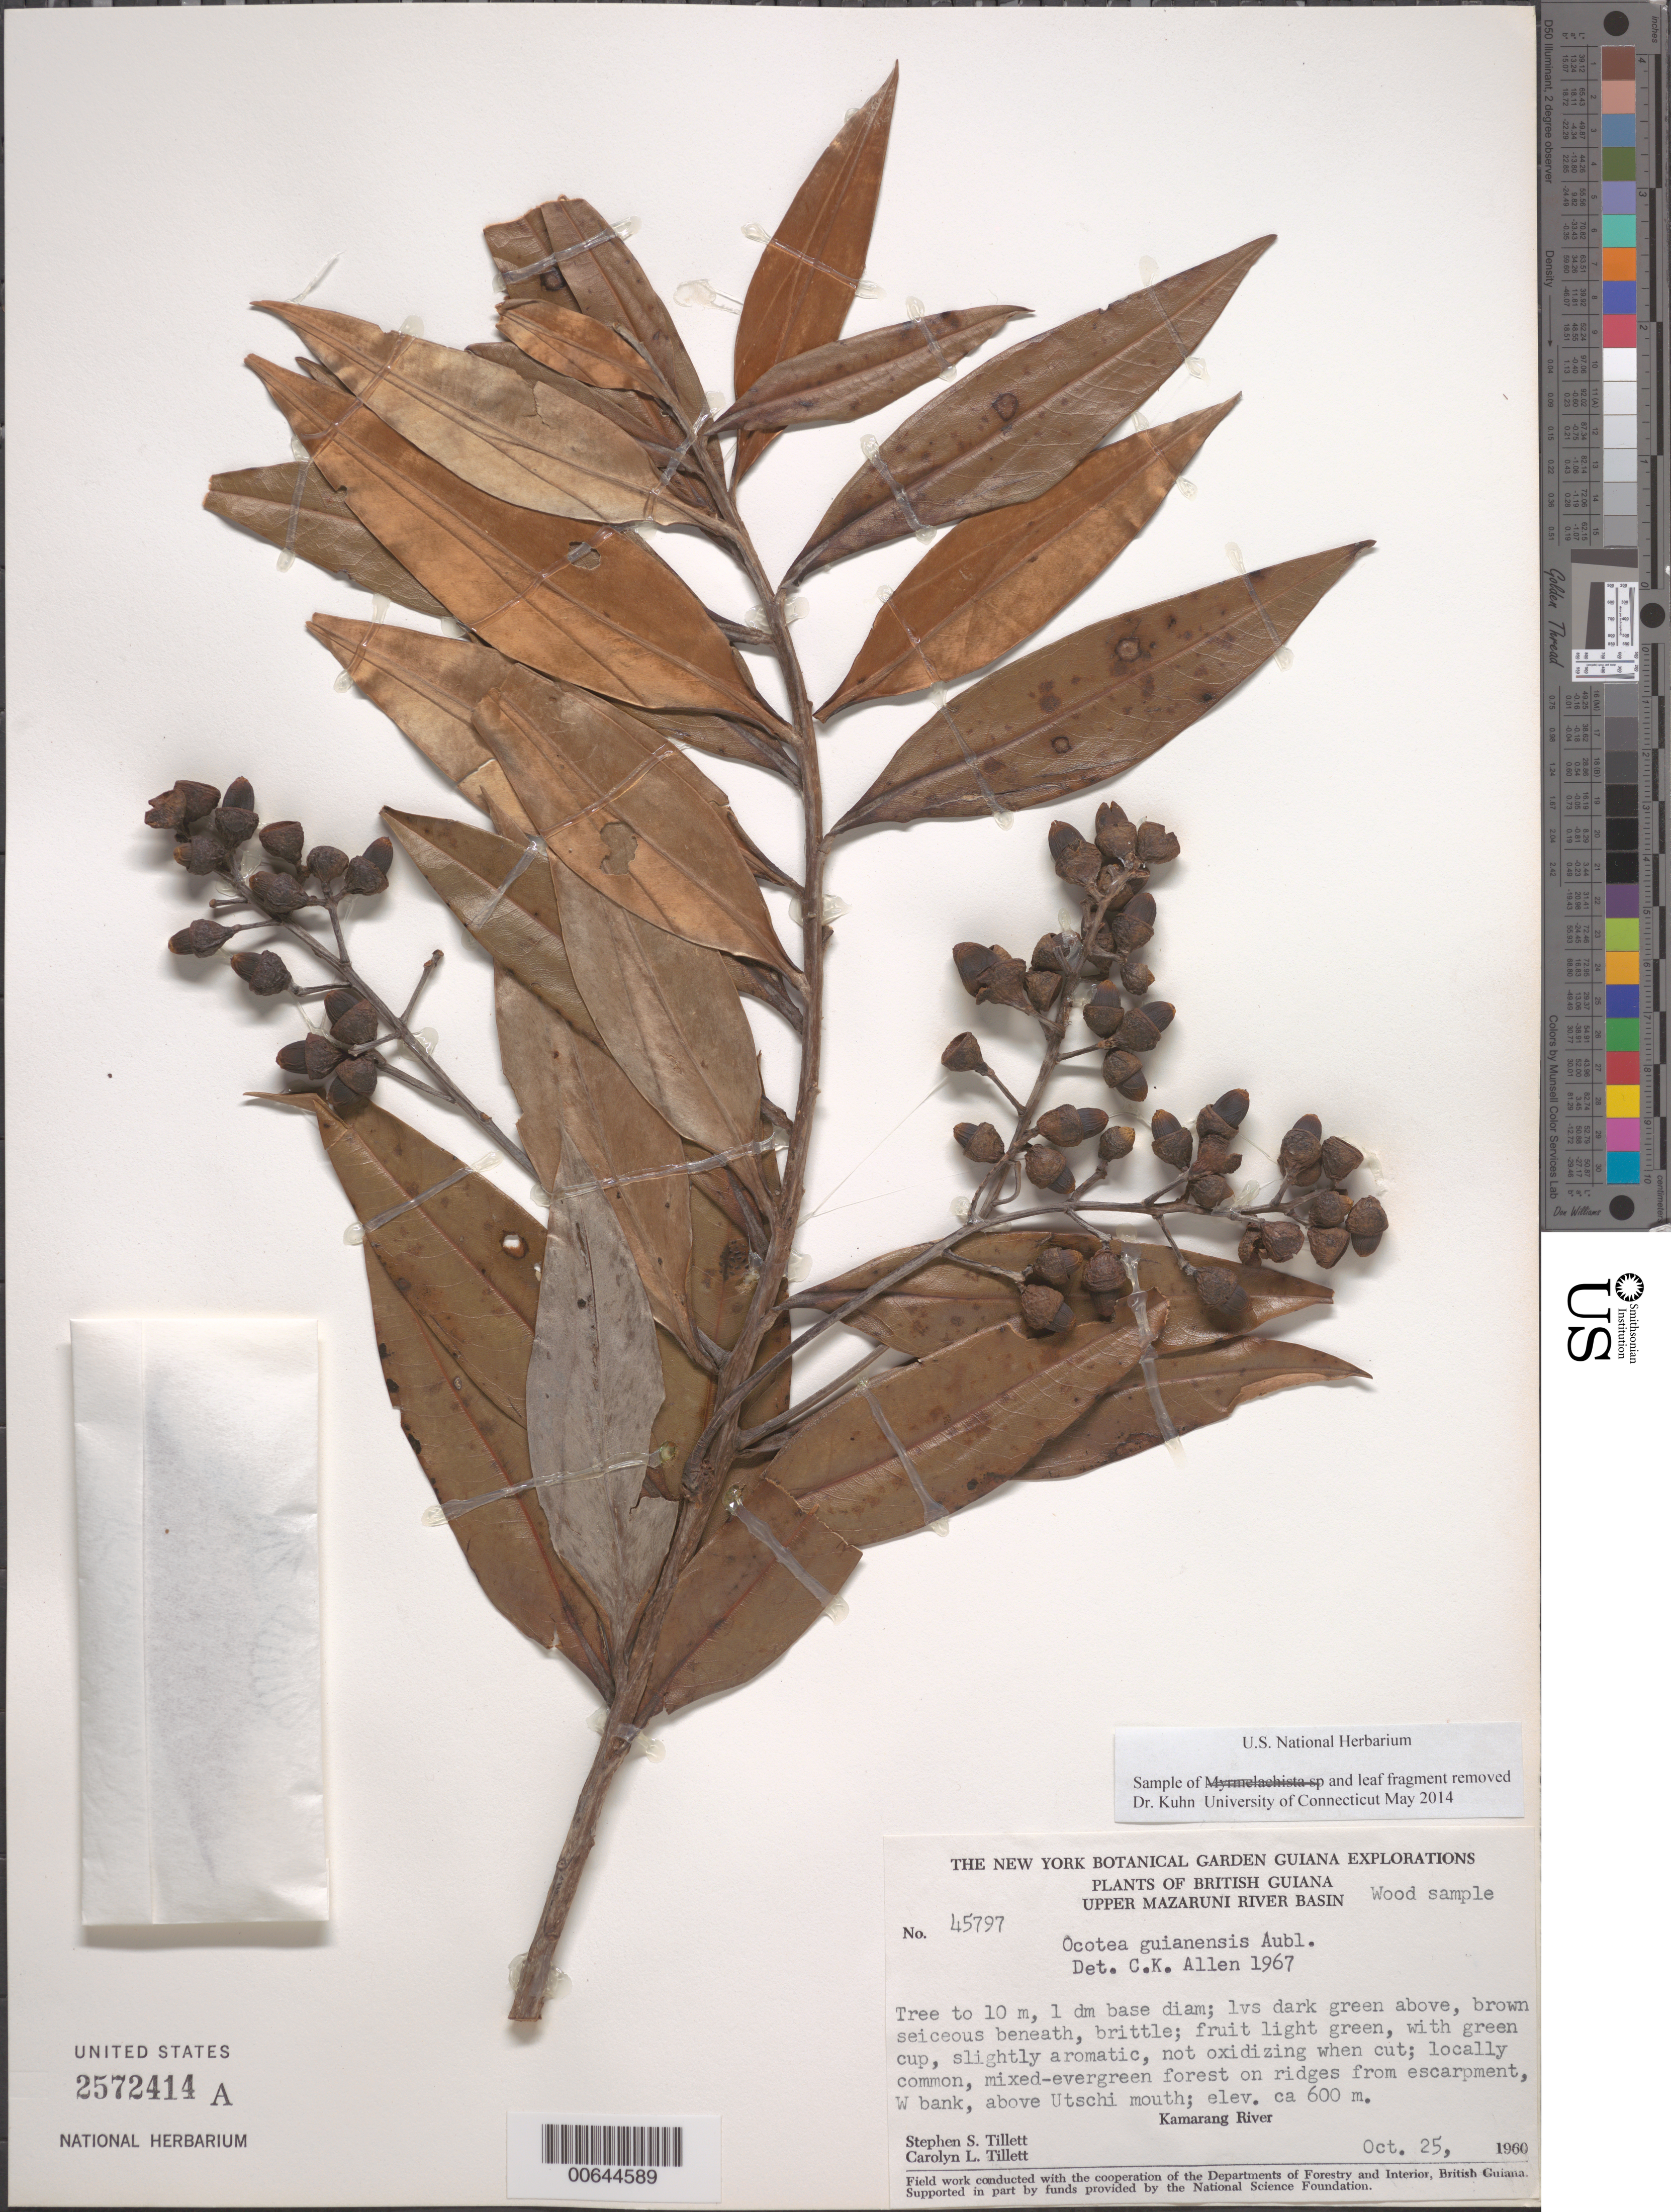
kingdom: Plantae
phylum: Tracheophyta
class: Magnoliopsida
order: Laurales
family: Lauraceae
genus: Ocotea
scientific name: Ocotea guianensis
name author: Aubl.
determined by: Allen, C. K.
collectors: S. S. Tillett, C. L. Tillett & R. Boyan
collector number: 45797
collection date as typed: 25-Oct-60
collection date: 1960-10-25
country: Guyana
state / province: Cuyuni-Mazaruni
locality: Kamarang R., Upper Mazaruni River Basin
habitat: Mixed evergreen forest on ridges from escarpment, W bank, above the Utschi mouth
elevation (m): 600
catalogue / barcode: US 2572414A